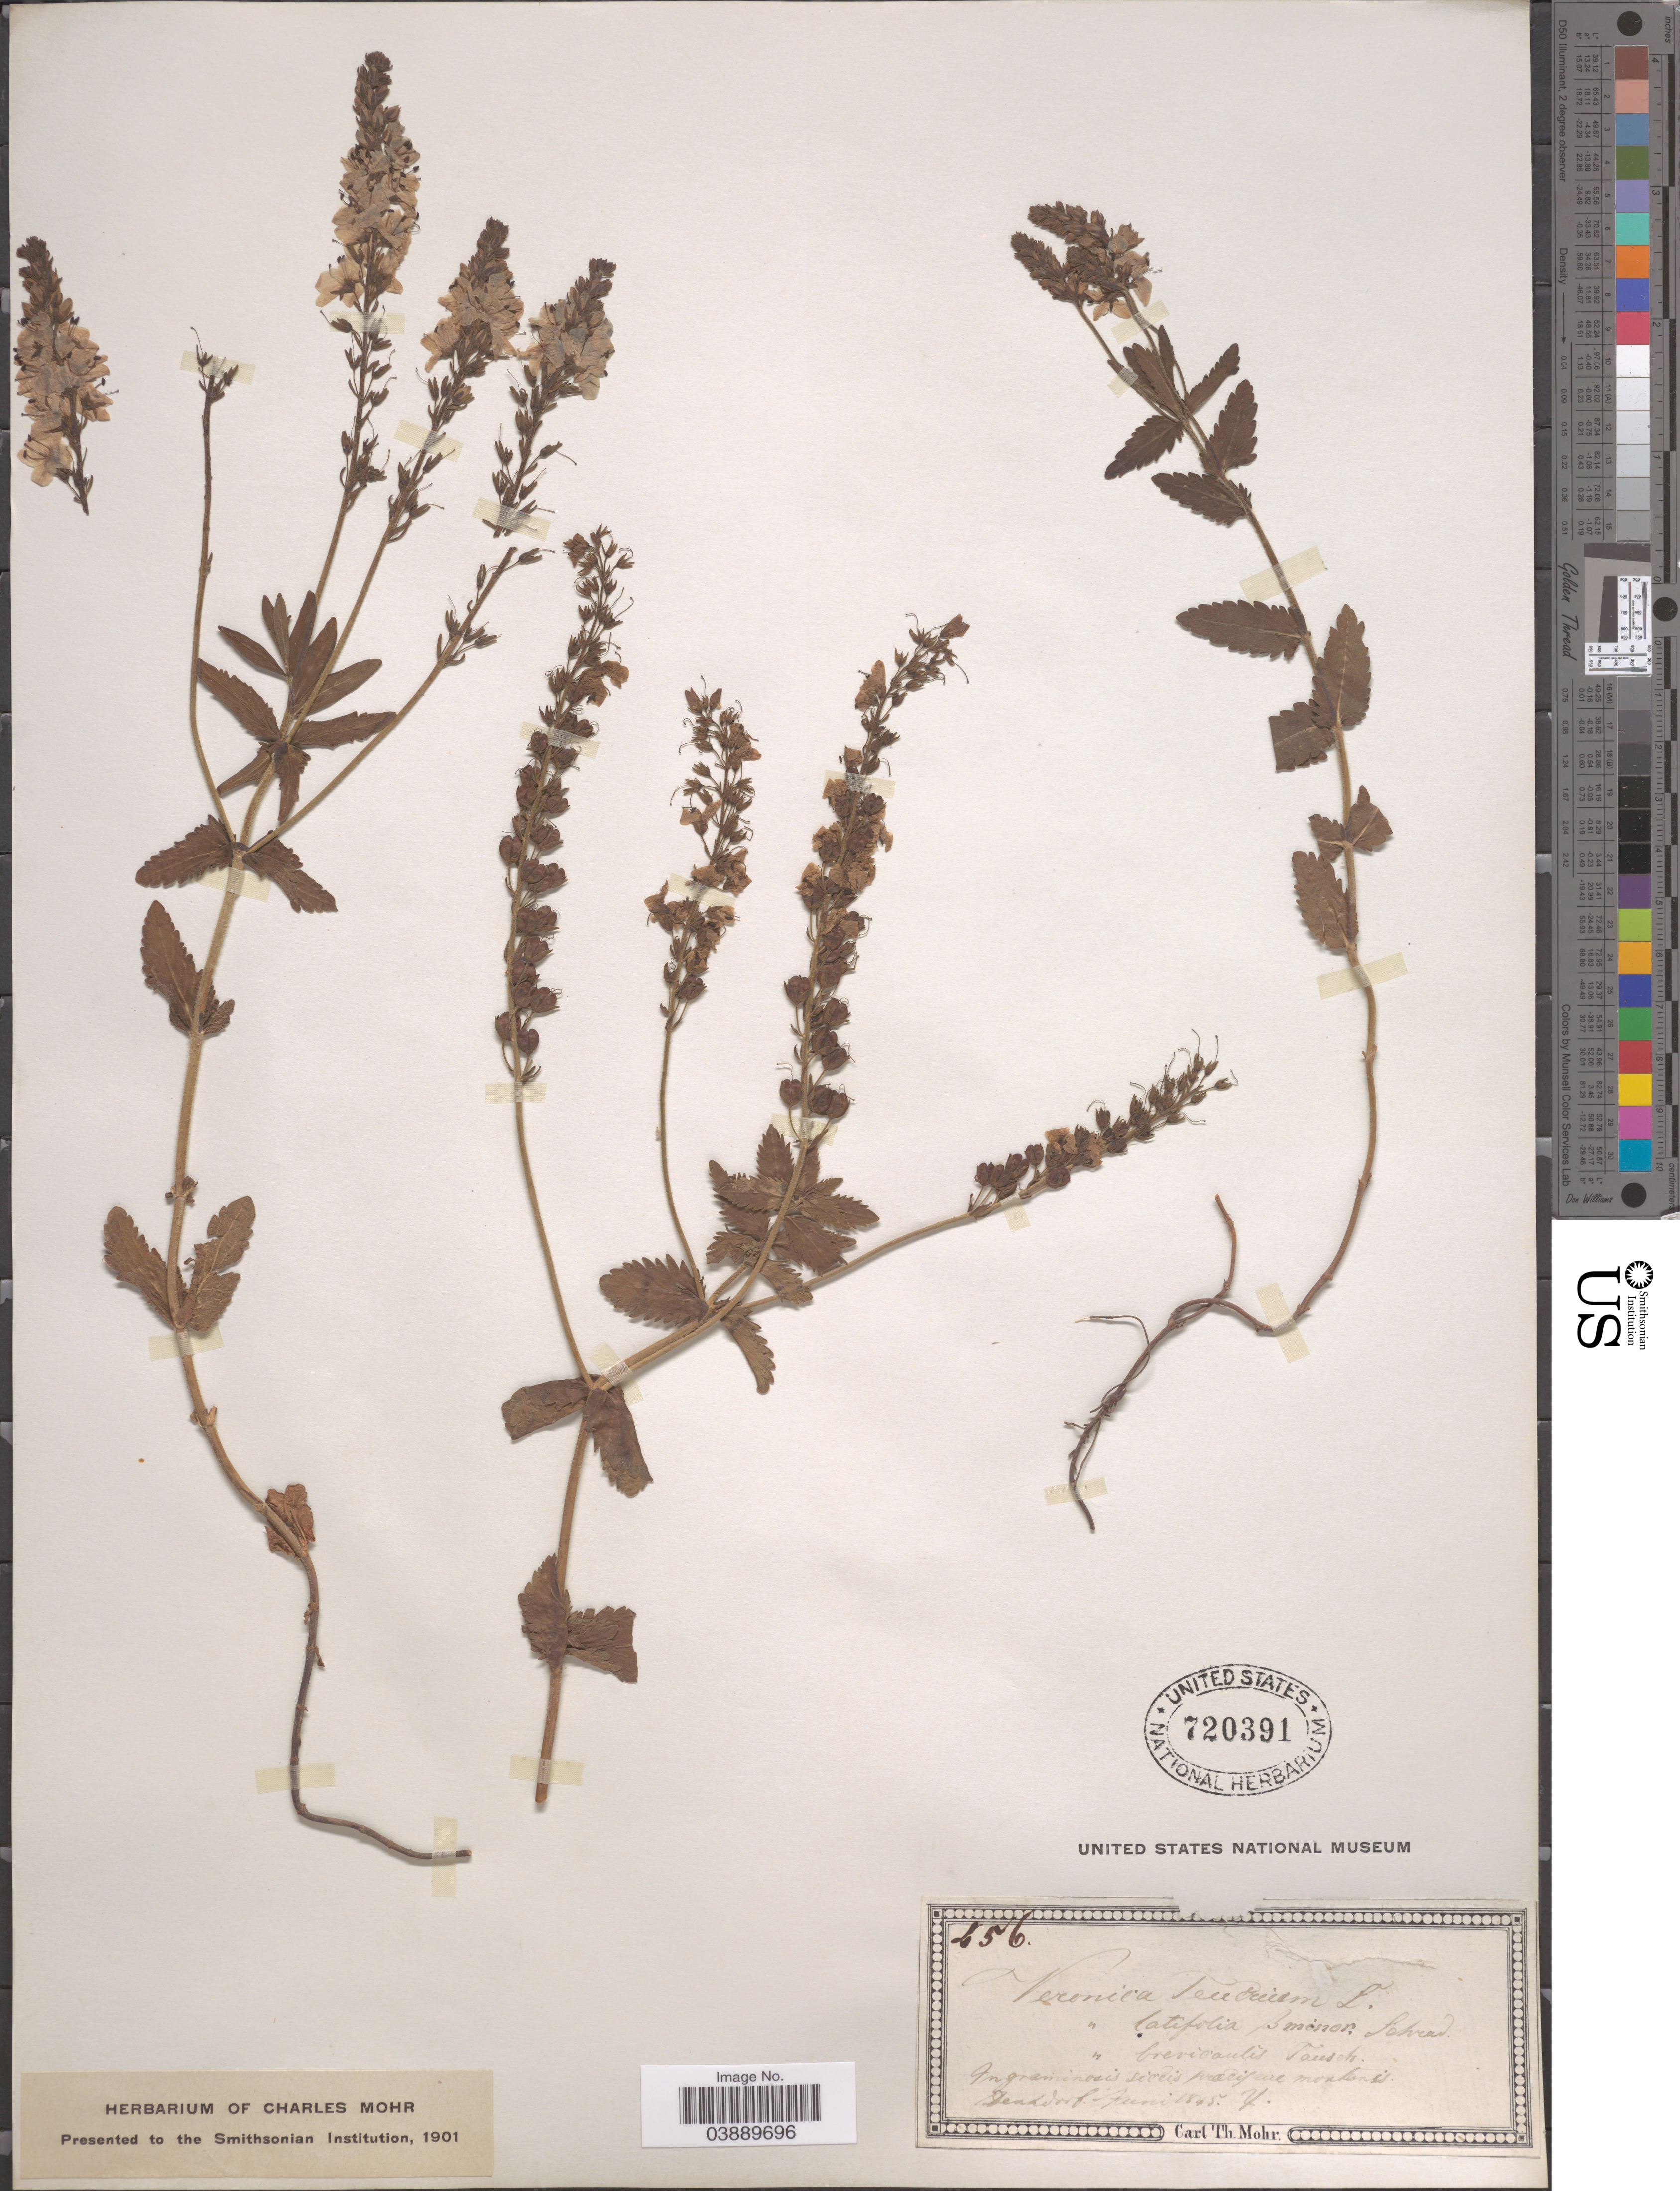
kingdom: Plantae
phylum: Tracheophyta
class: Magnoliopsida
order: Lamiales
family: Plantaginaceae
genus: Veronica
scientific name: Veronica teucrium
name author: L.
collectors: C. T. Mohr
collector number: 456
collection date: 1845-06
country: Germany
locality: In graminosis silvis praeifrere montanis Denkdorf.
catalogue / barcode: US 720391